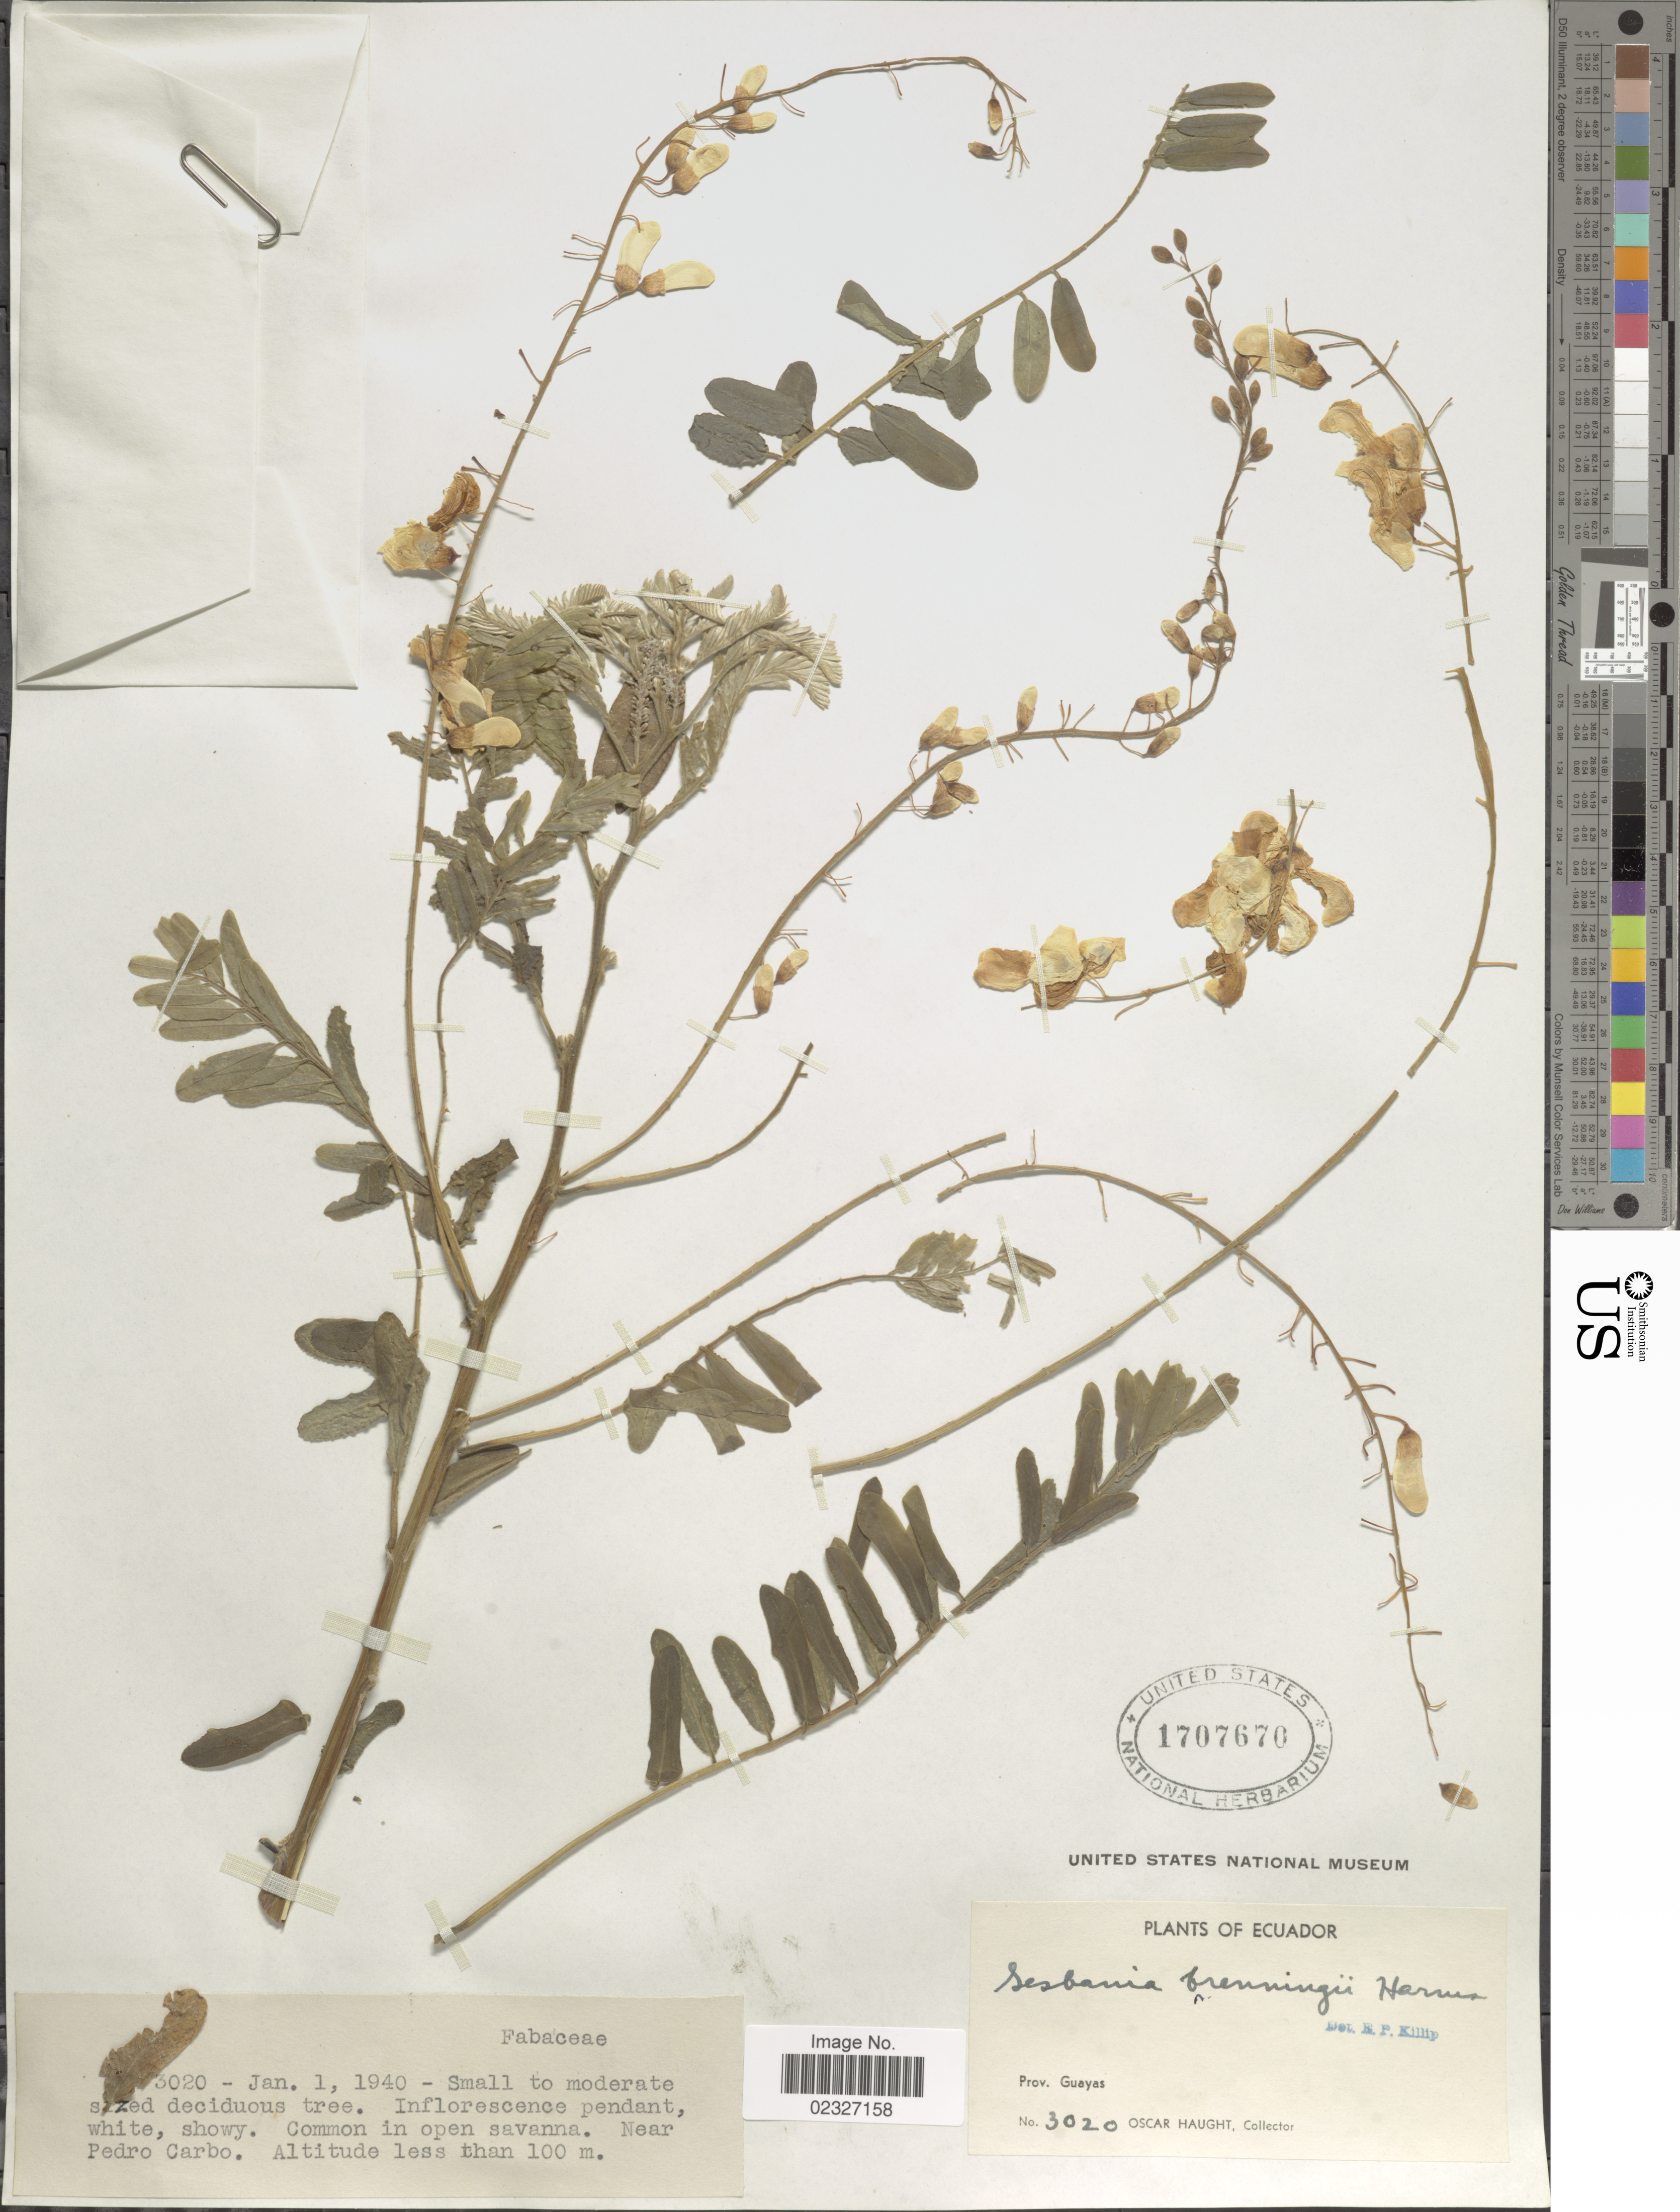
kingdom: Plantae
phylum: Tracheophyta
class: Magnoliopsida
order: Fabales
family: Fabaceae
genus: Gliricidia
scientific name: Gliricidia brenningii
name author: (Harms) Lavin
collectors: O. Haught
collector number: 3020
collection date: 1940-01-01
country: Ecuador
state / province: Guayas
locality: Near Pedro Carbo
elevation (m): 100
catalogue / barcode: US 1707670